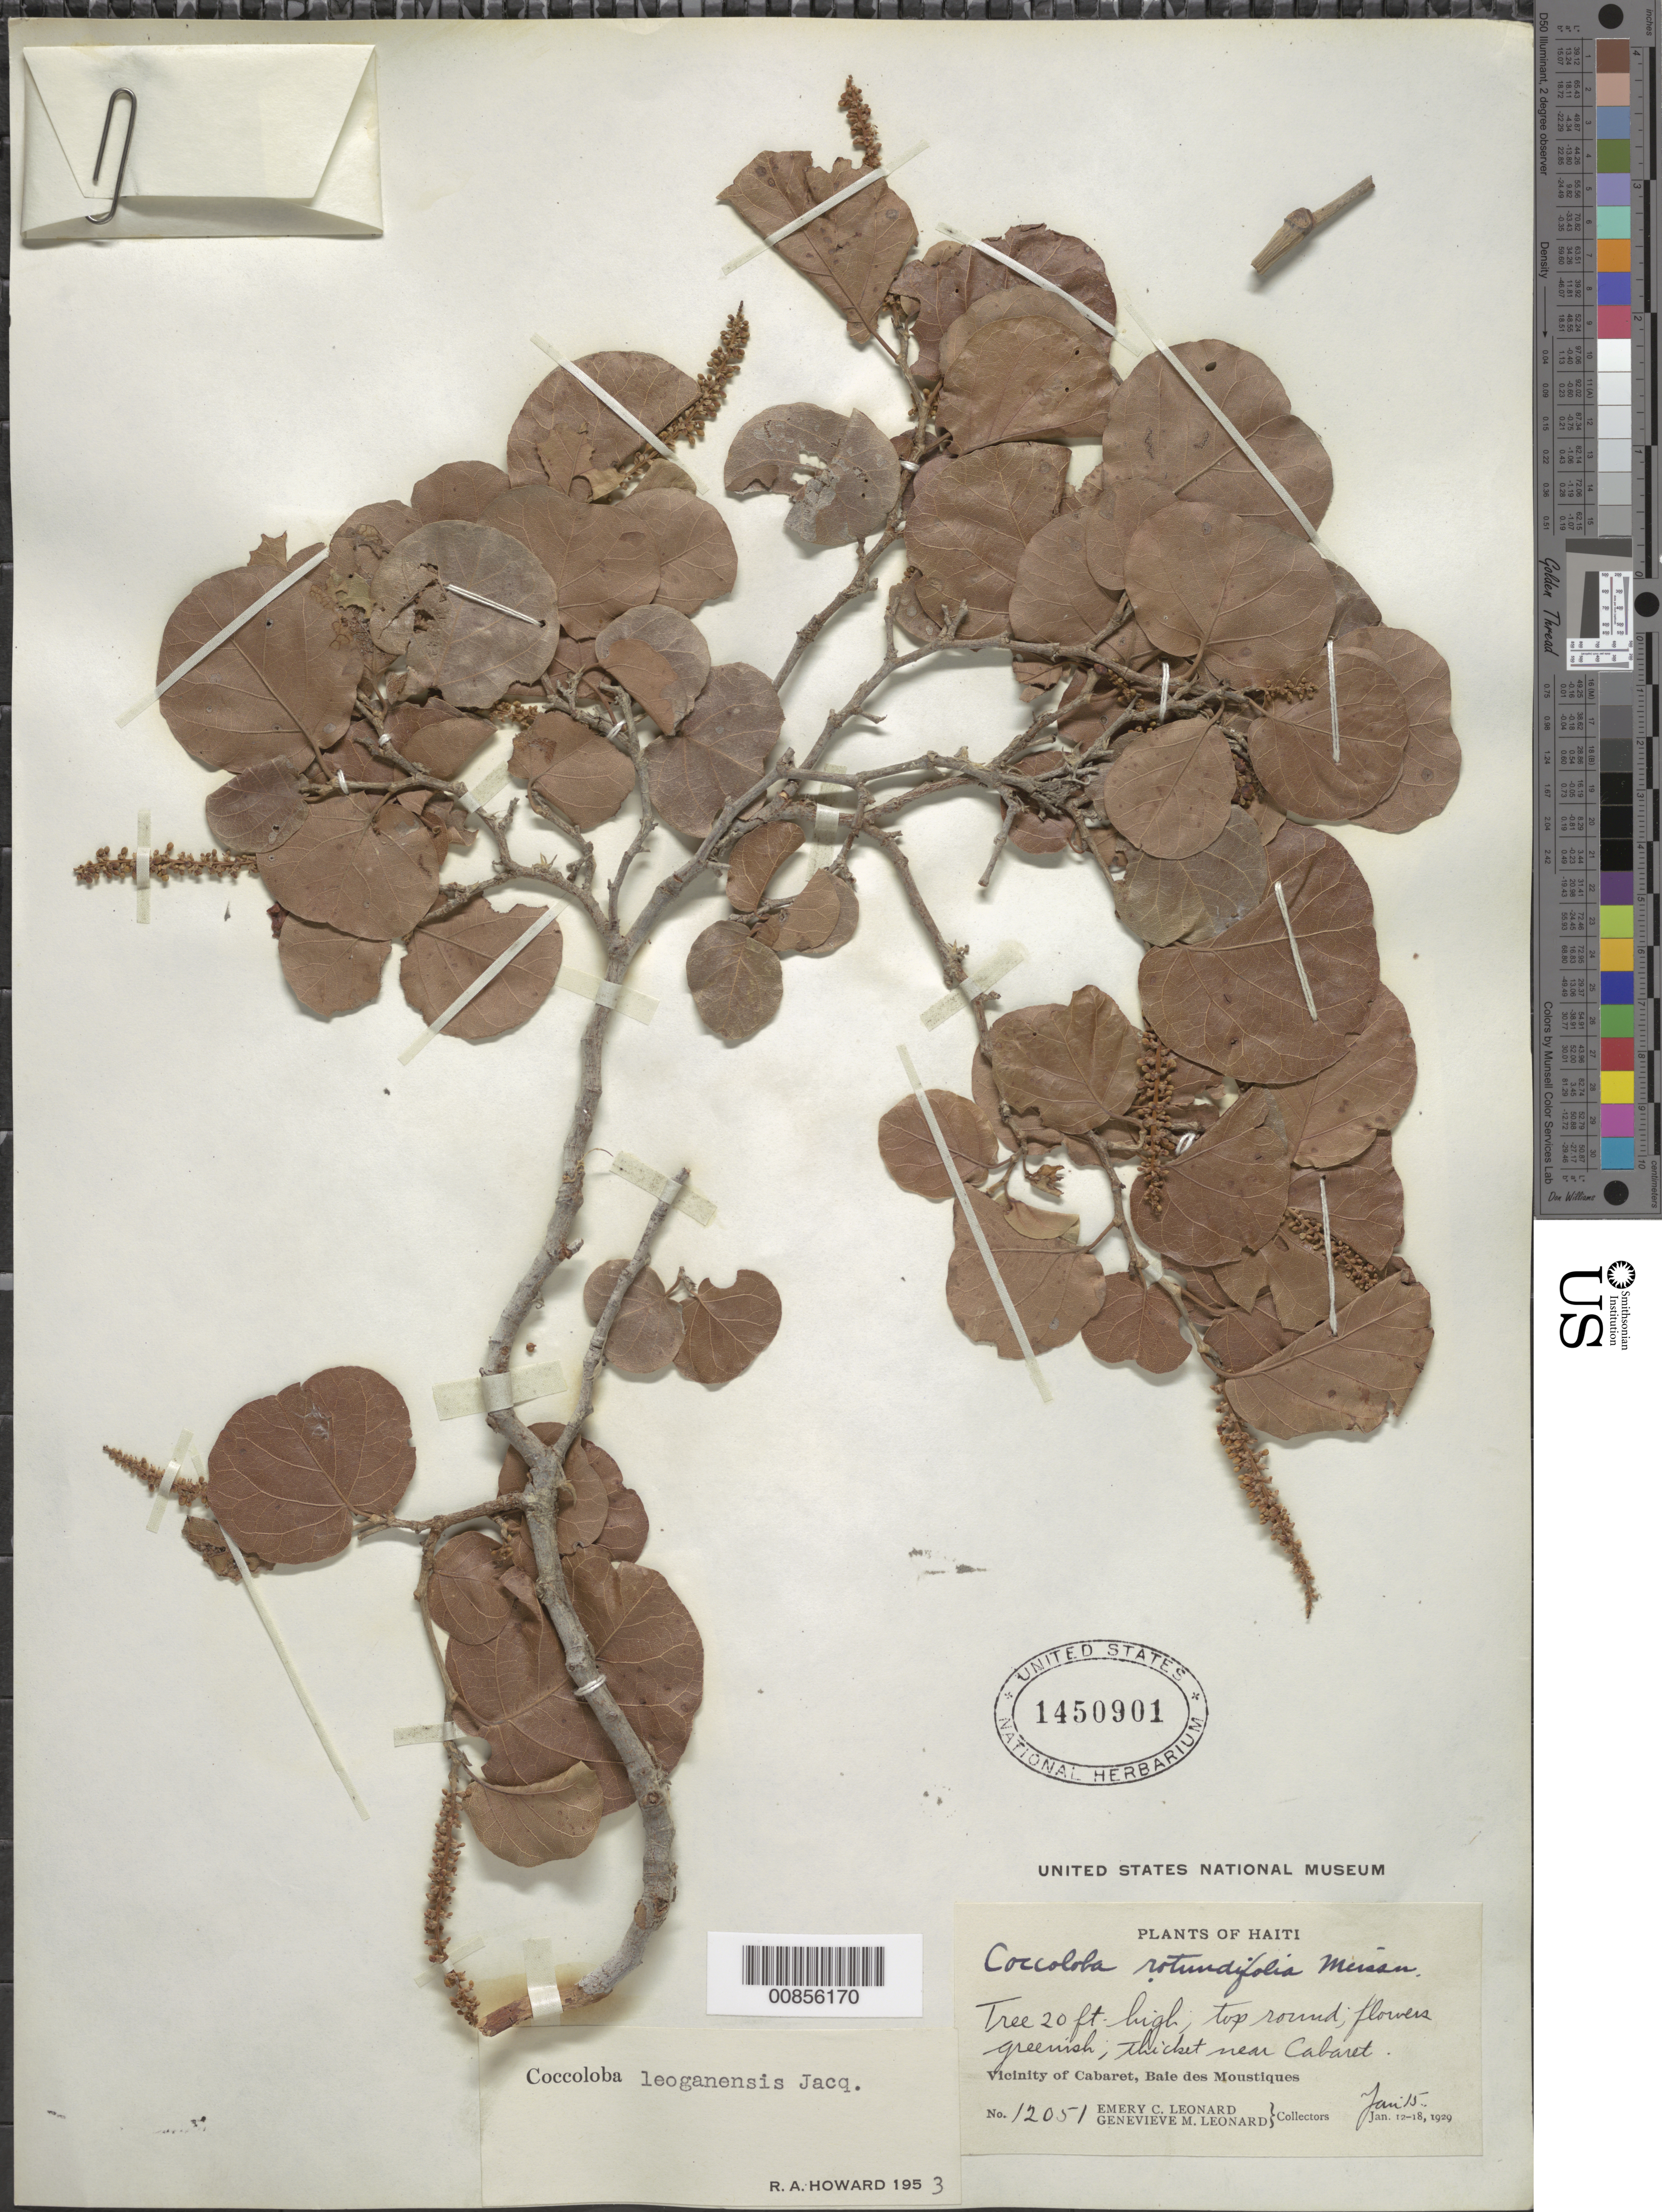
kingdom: Plantae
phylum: Tracheophyta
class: Magnoliopsida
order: Caryophyllales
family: Polygonaceae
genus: Coccoloba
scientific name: Coccoloba leoganensis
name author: Jacq.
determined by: Howard, R. A.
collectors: E. C. Leonard & G. M. Leonard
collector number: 12051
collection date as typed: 15 Jan 1929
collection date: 1929-01-15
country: Haiti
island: Hispaniola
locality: Vicinity of Cabaret, Baie des Moustiques. Thicket near Cabaret.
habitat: Thicket.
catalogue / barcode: US 1450901